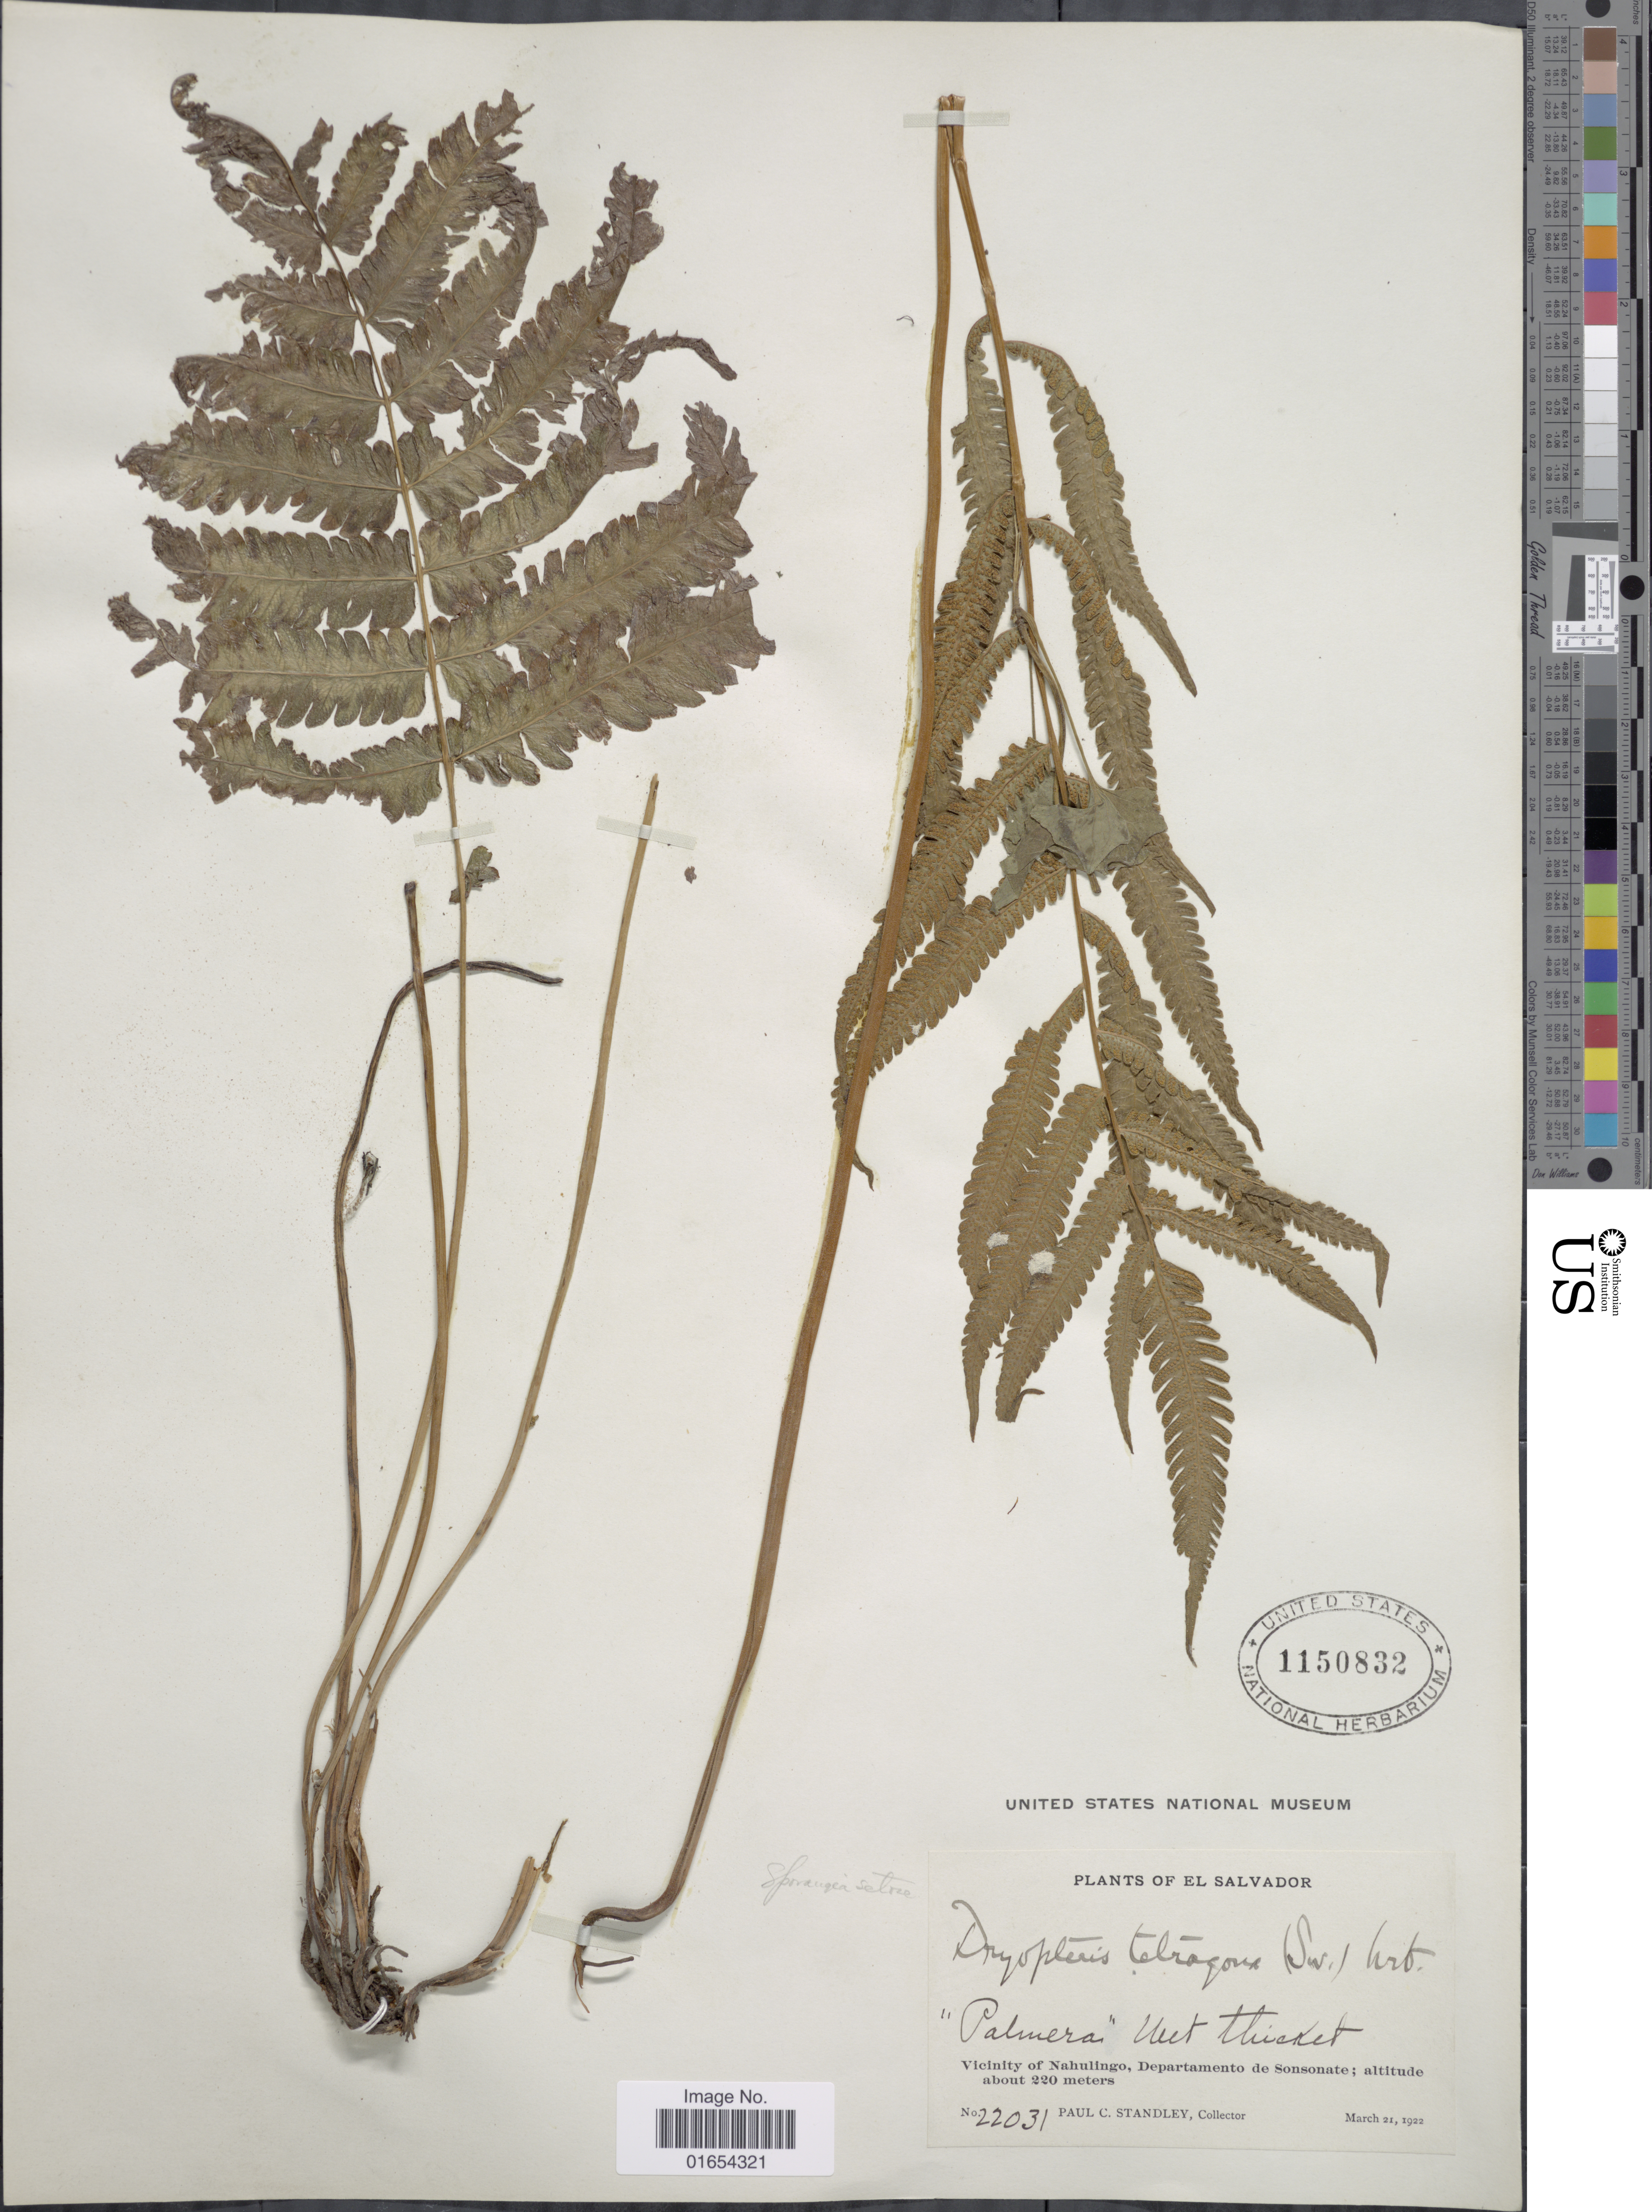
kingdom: Plantae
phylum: Tracheophyta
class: Polypodiopsida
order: Polypodiales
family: Thelypteridaceae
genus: Goniopteris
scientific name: Goniopteris tetragona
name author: (C. Presl) Sw.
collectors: P. C. Standley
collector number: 22031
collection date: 1922-03-21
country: El Salvador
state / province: Sonsonate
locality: Palmera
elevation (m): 220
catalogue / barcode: US 1150832